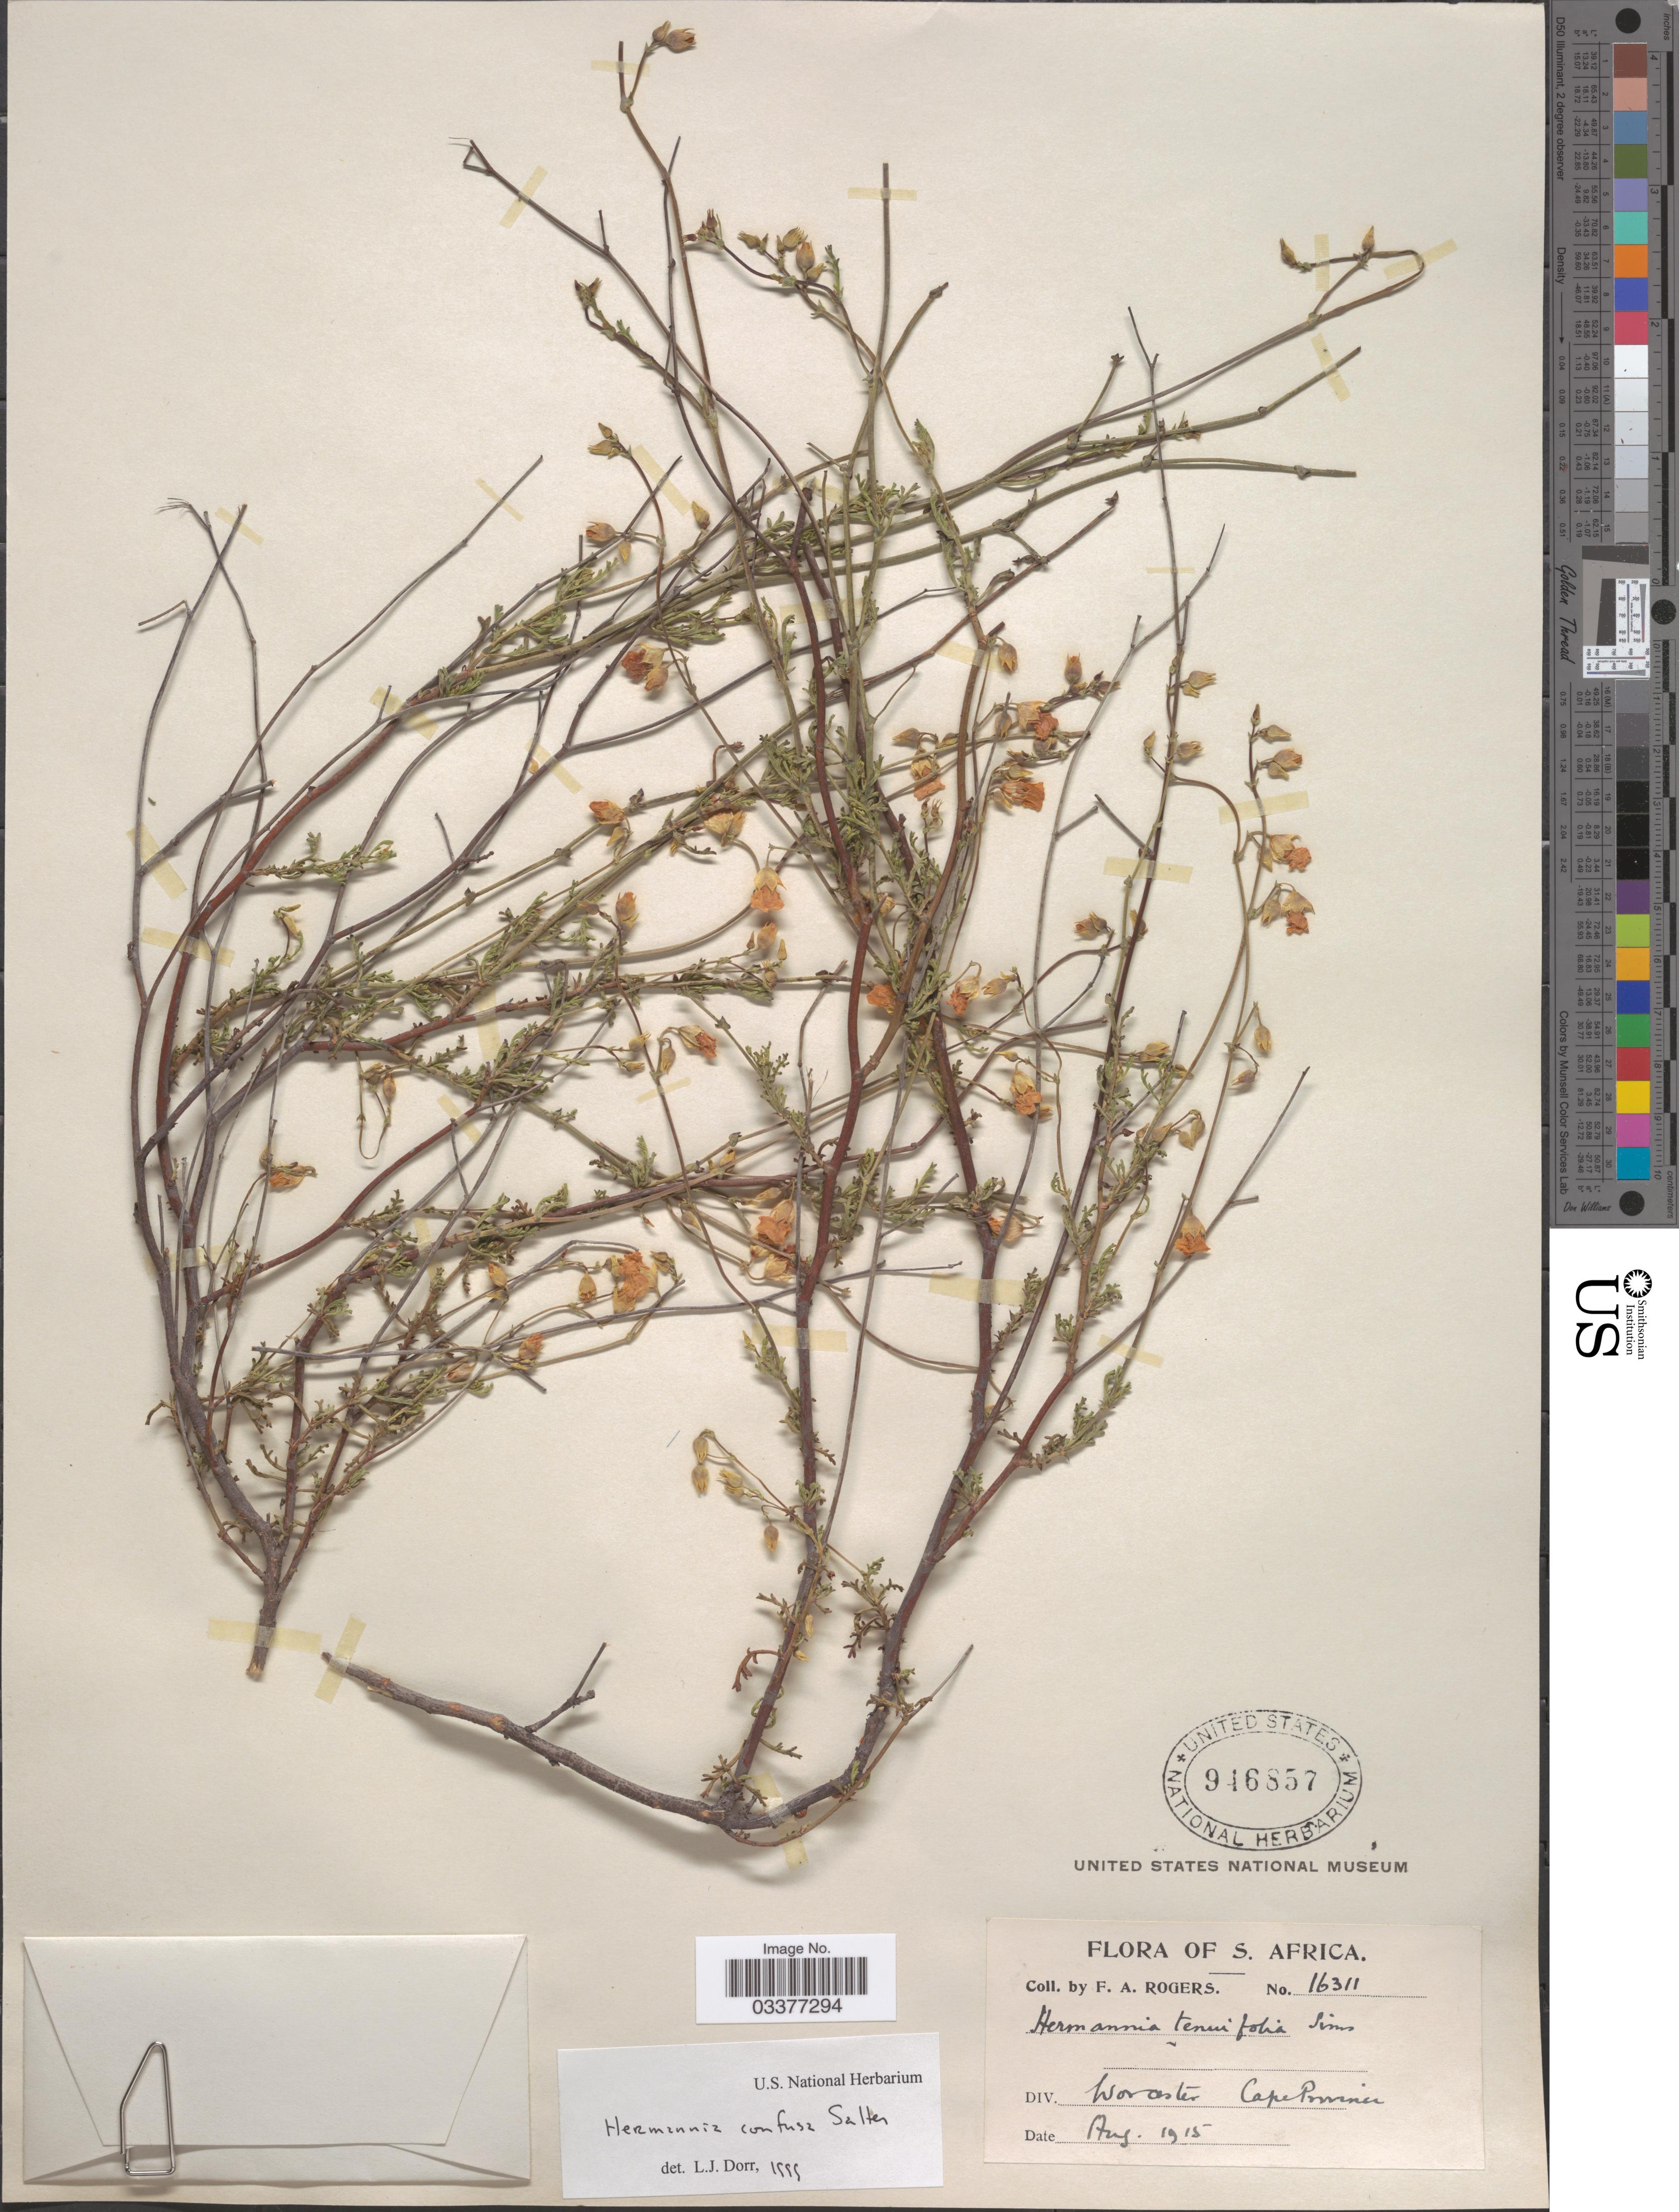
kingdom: Plantae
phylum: Tracheophyta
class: Magnoliopsida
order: Malvales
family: Malvaceae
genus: Hermannia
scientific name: Hermannia confusa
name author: T.M. Salter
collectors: F. A. Rogers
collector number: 16311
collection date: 1915-08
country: South Africa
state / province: Western Cape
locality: Worcester.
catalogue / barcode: US 946857